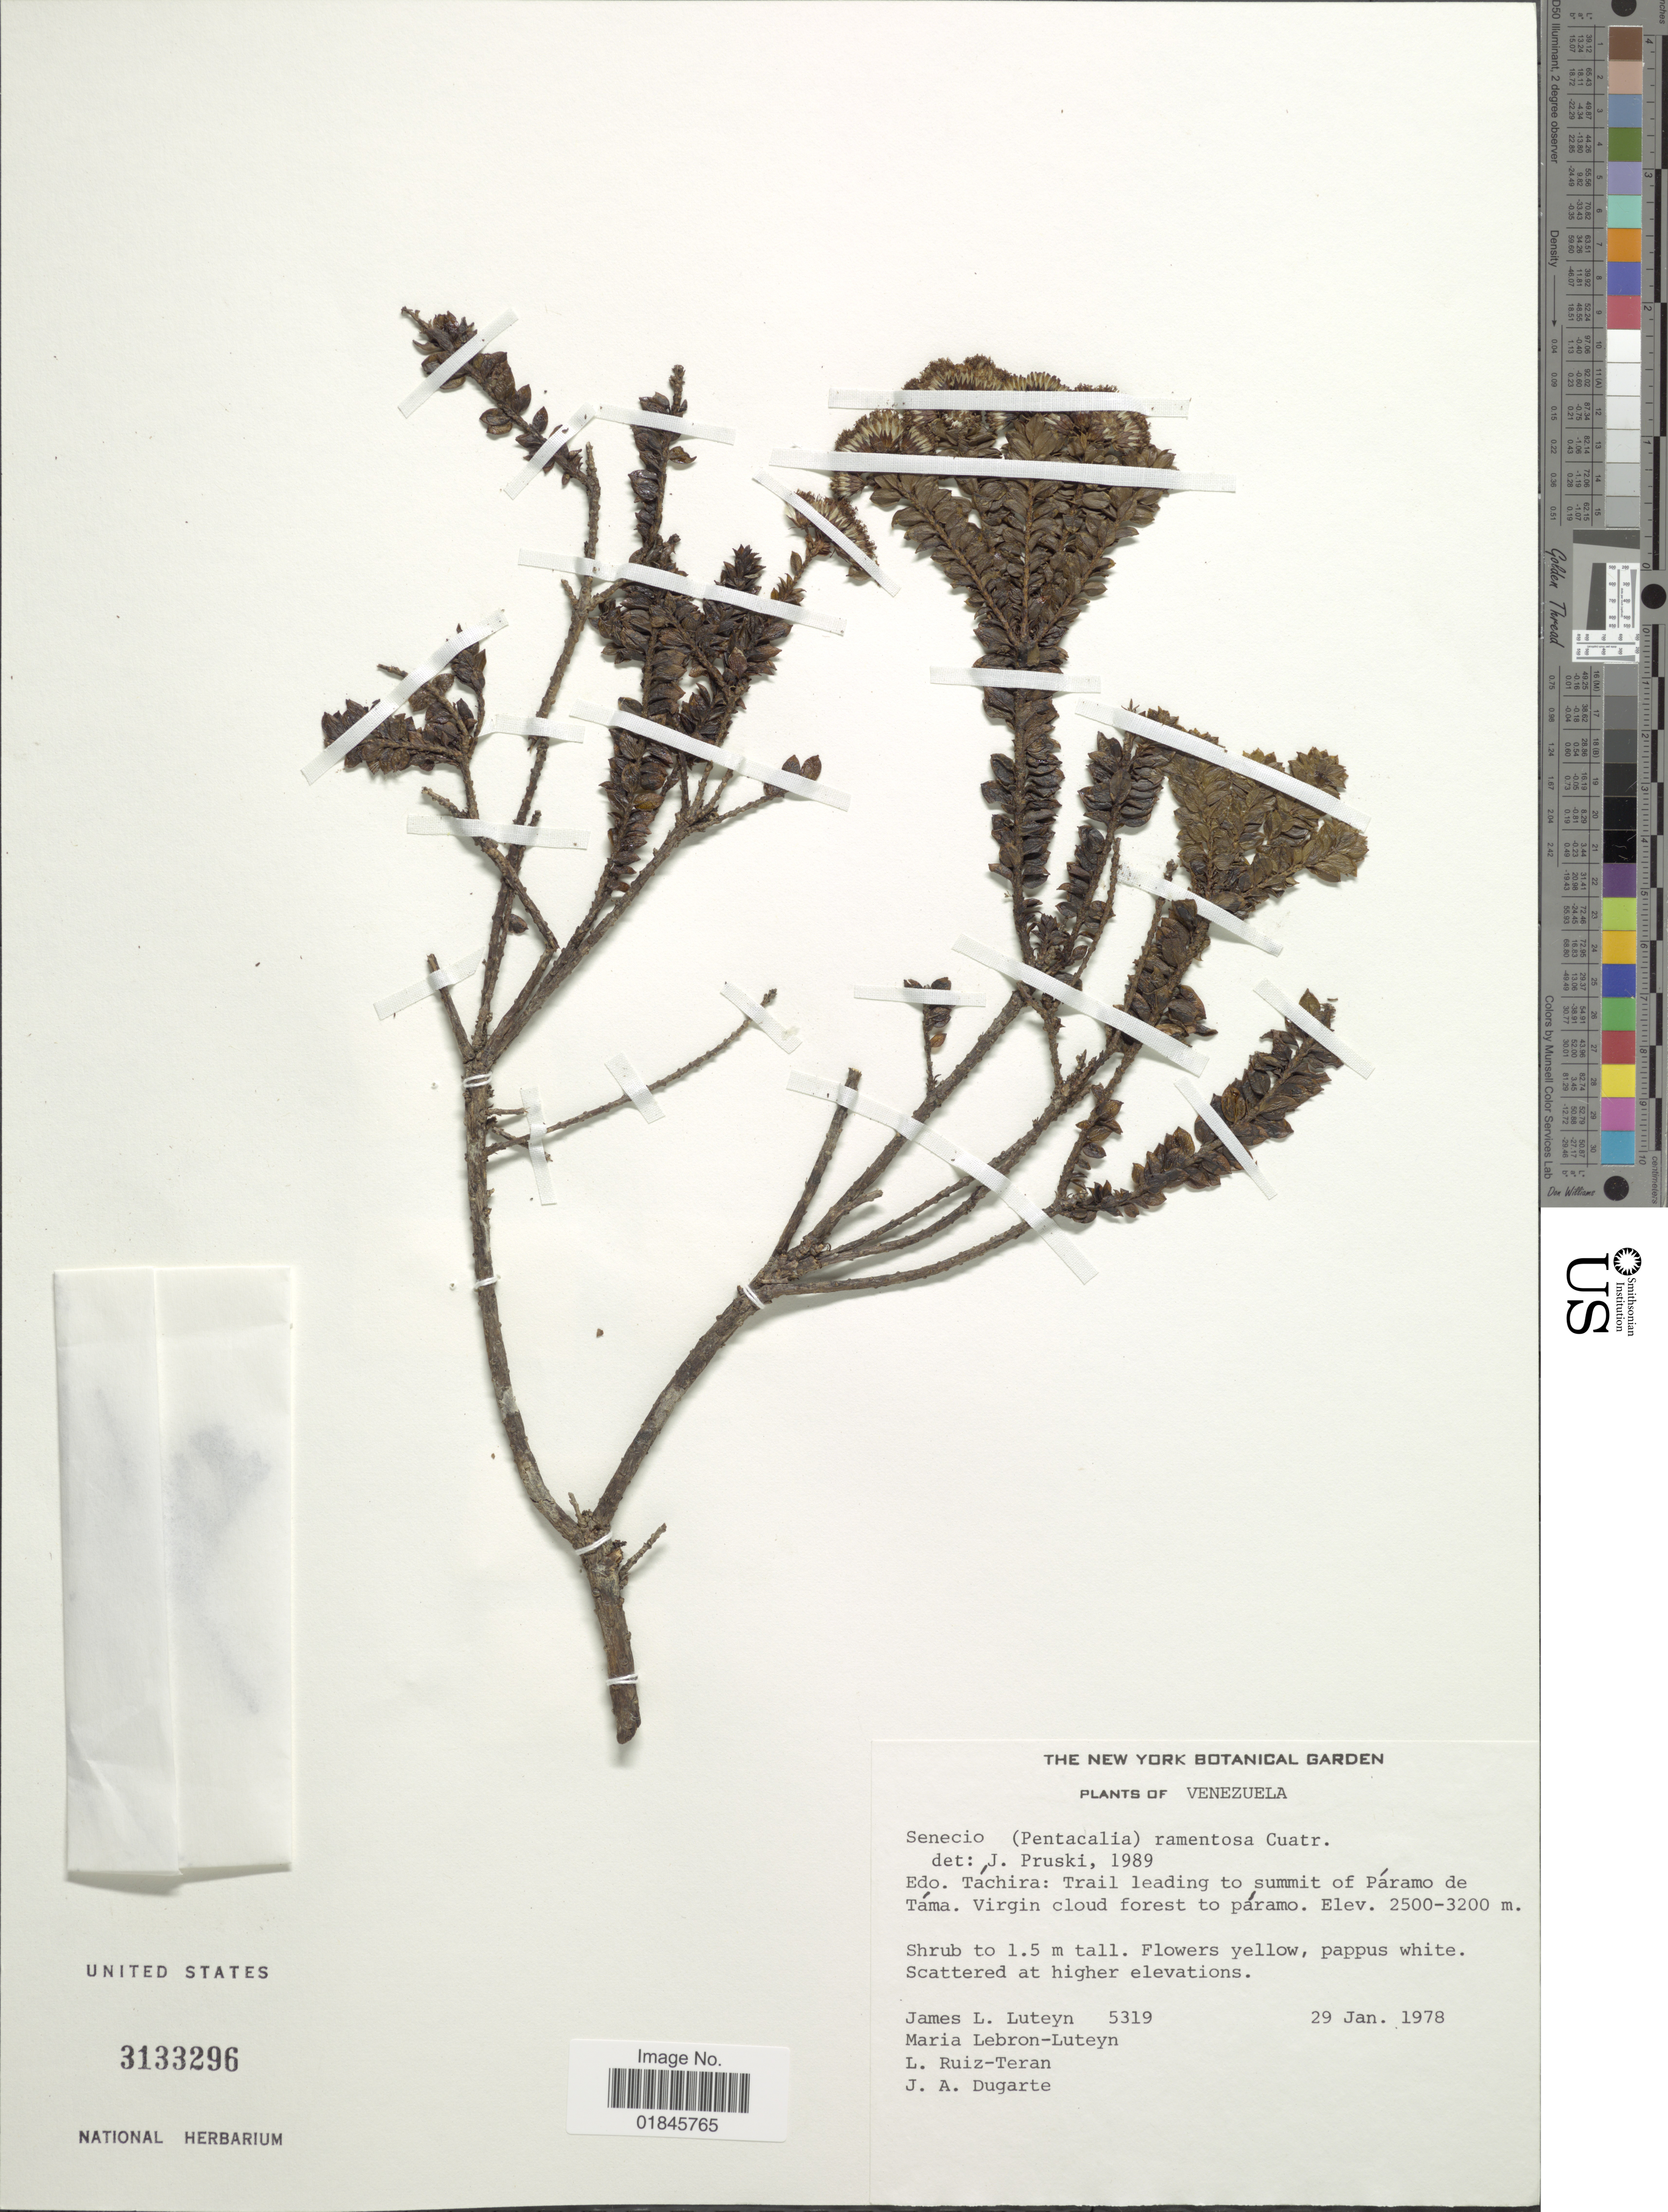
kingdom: Plantae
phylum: Tracheophyta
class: Magnoliopsida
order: Asterales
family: Asteraceae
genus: Pentacalia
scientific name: Pentacalia ramentosa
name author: (Cuatrec.) Cuatrec.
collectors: J. L. Luteyn, M. L. Lebrón-Luteyn, L. E. Ruíz-Terán & J. Dugarte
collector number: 5319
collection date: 1978-01-29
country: Venezuela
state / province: Tachira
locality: Edo. Táchira: Trail leading to summit of Páramo de Táma.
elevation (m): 2500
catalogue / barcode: US 3133296